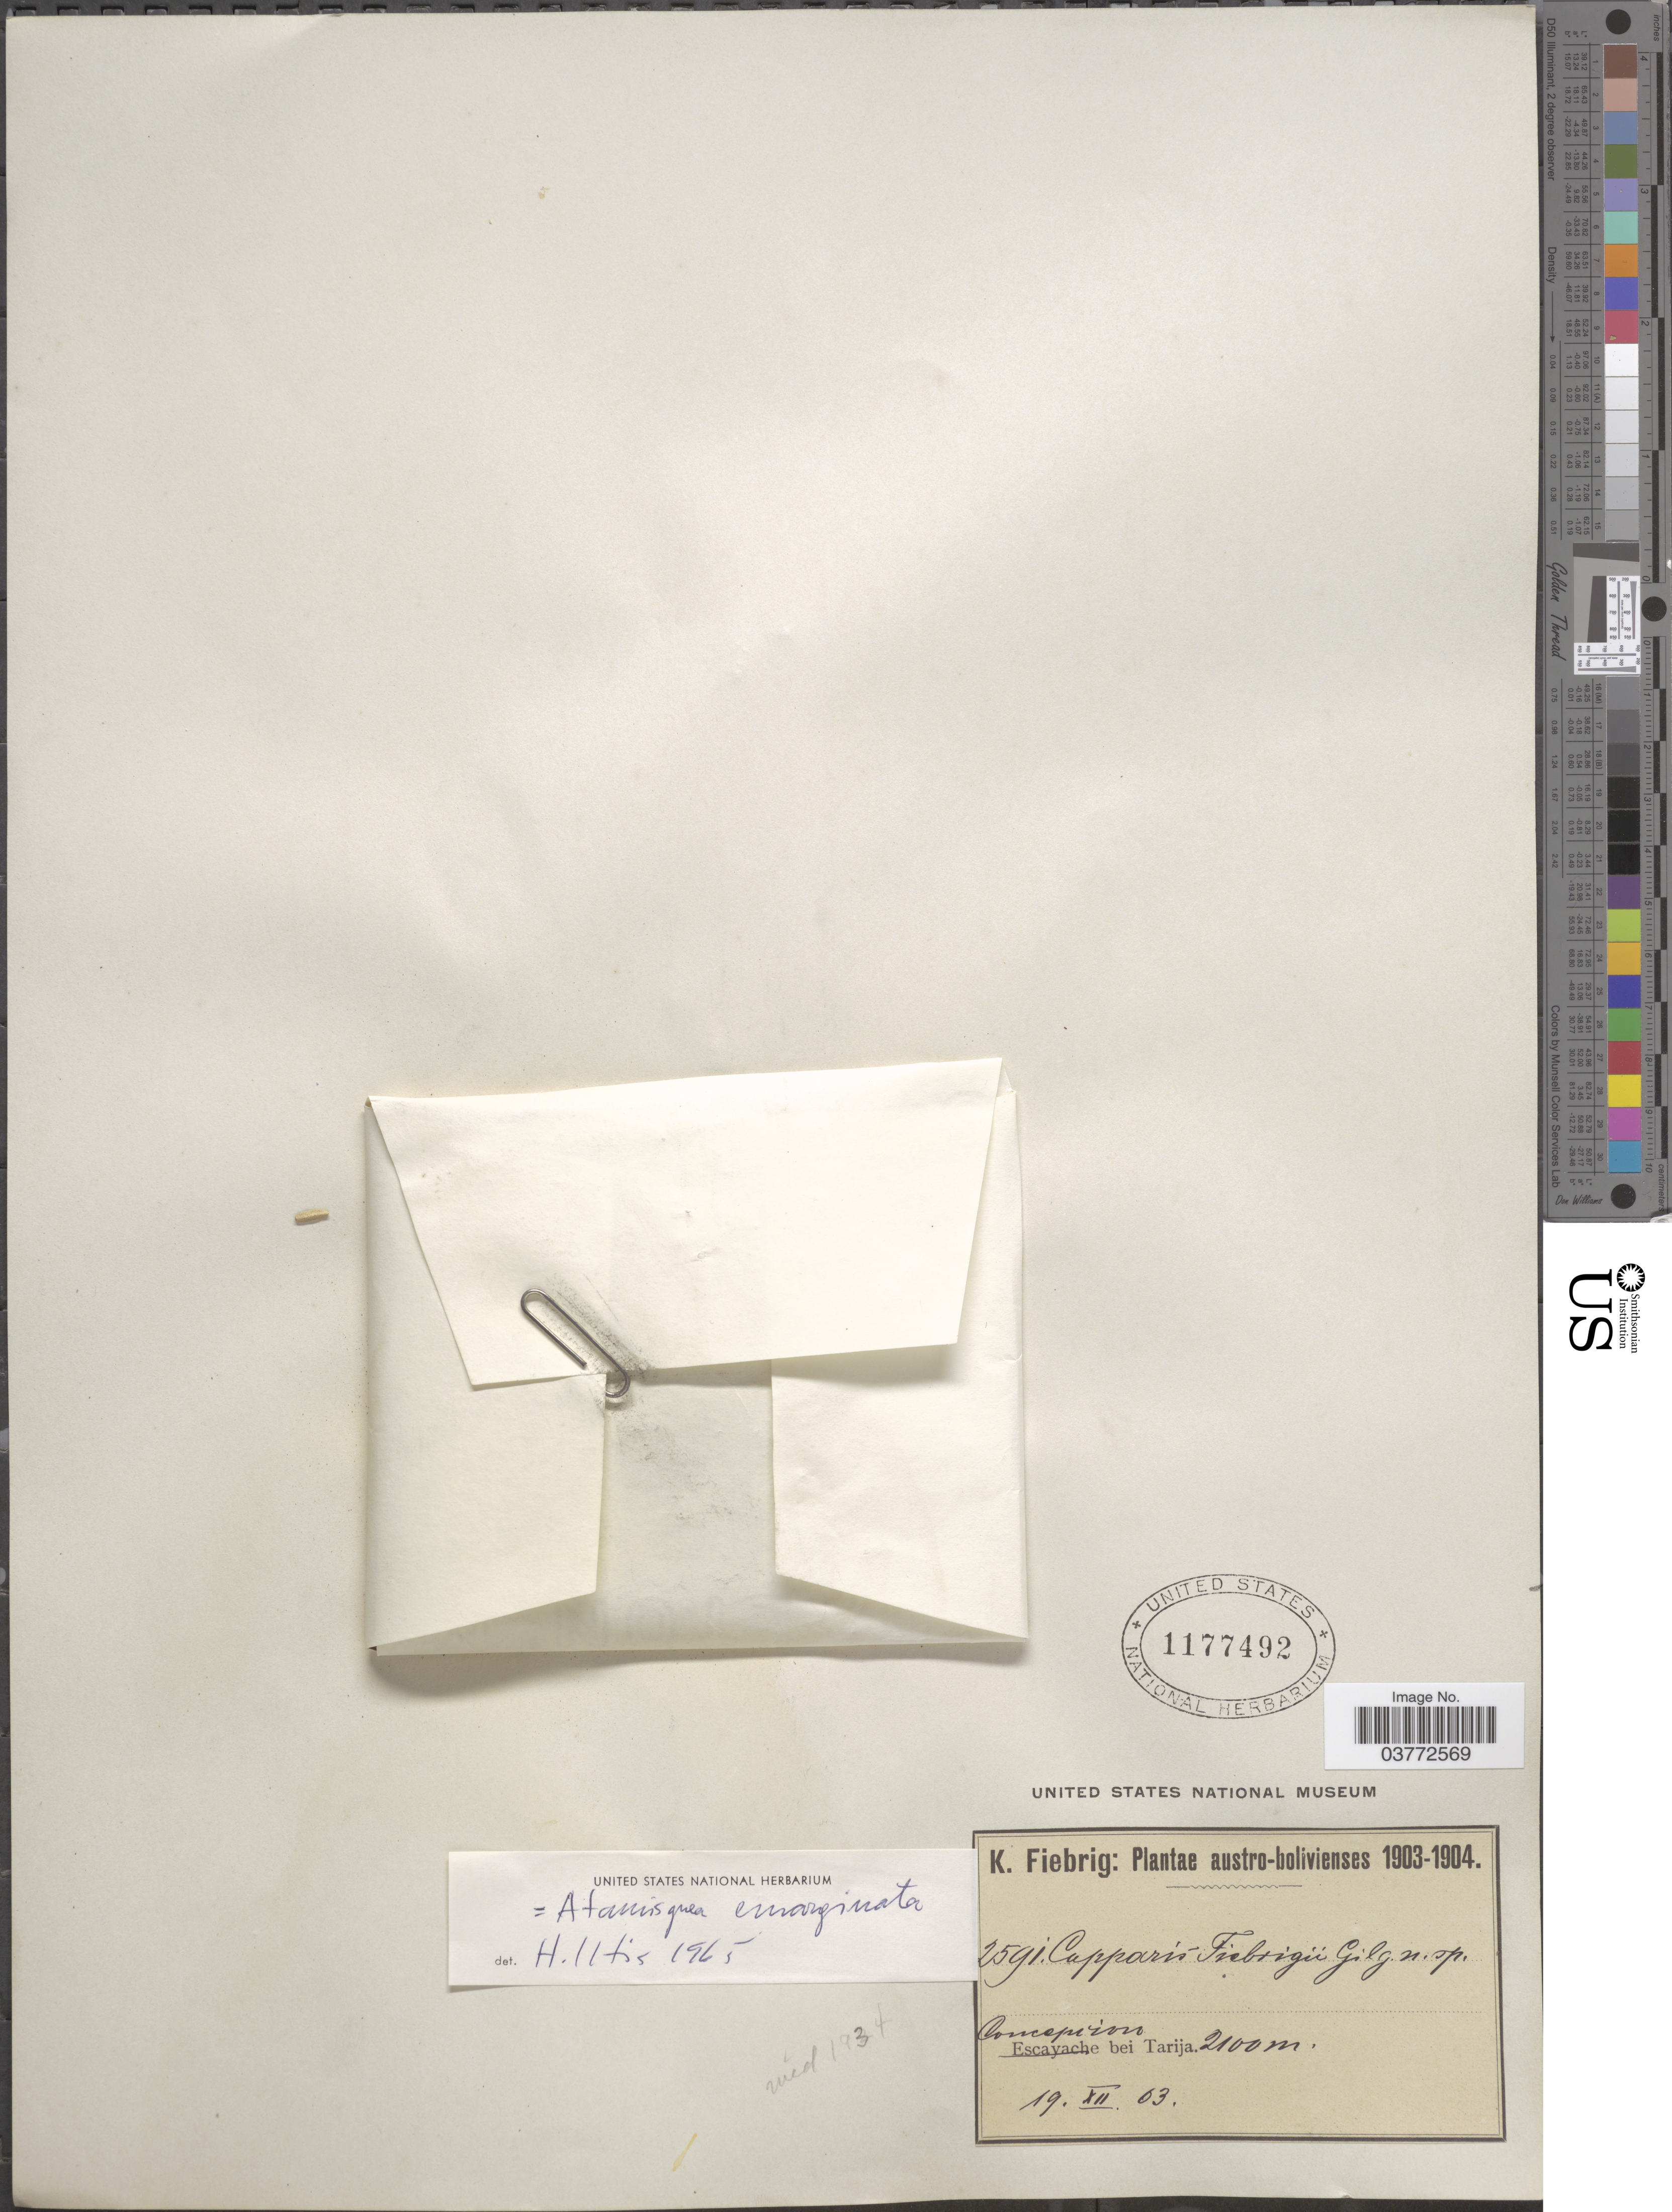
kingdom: Plantae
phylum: Tracheophyta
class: Magnoliopsida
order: Brassicales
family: Capparaceae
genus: Atamisquea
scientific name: Atamisquea emarginata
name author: Miers ex Hook. & Arn.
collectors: K. Fiebrig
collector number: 2591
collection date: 1903-12-19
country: Bolivia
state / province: Tarija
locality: Concepcion bei Tarija.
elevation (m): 2100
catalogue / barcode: US 1177492